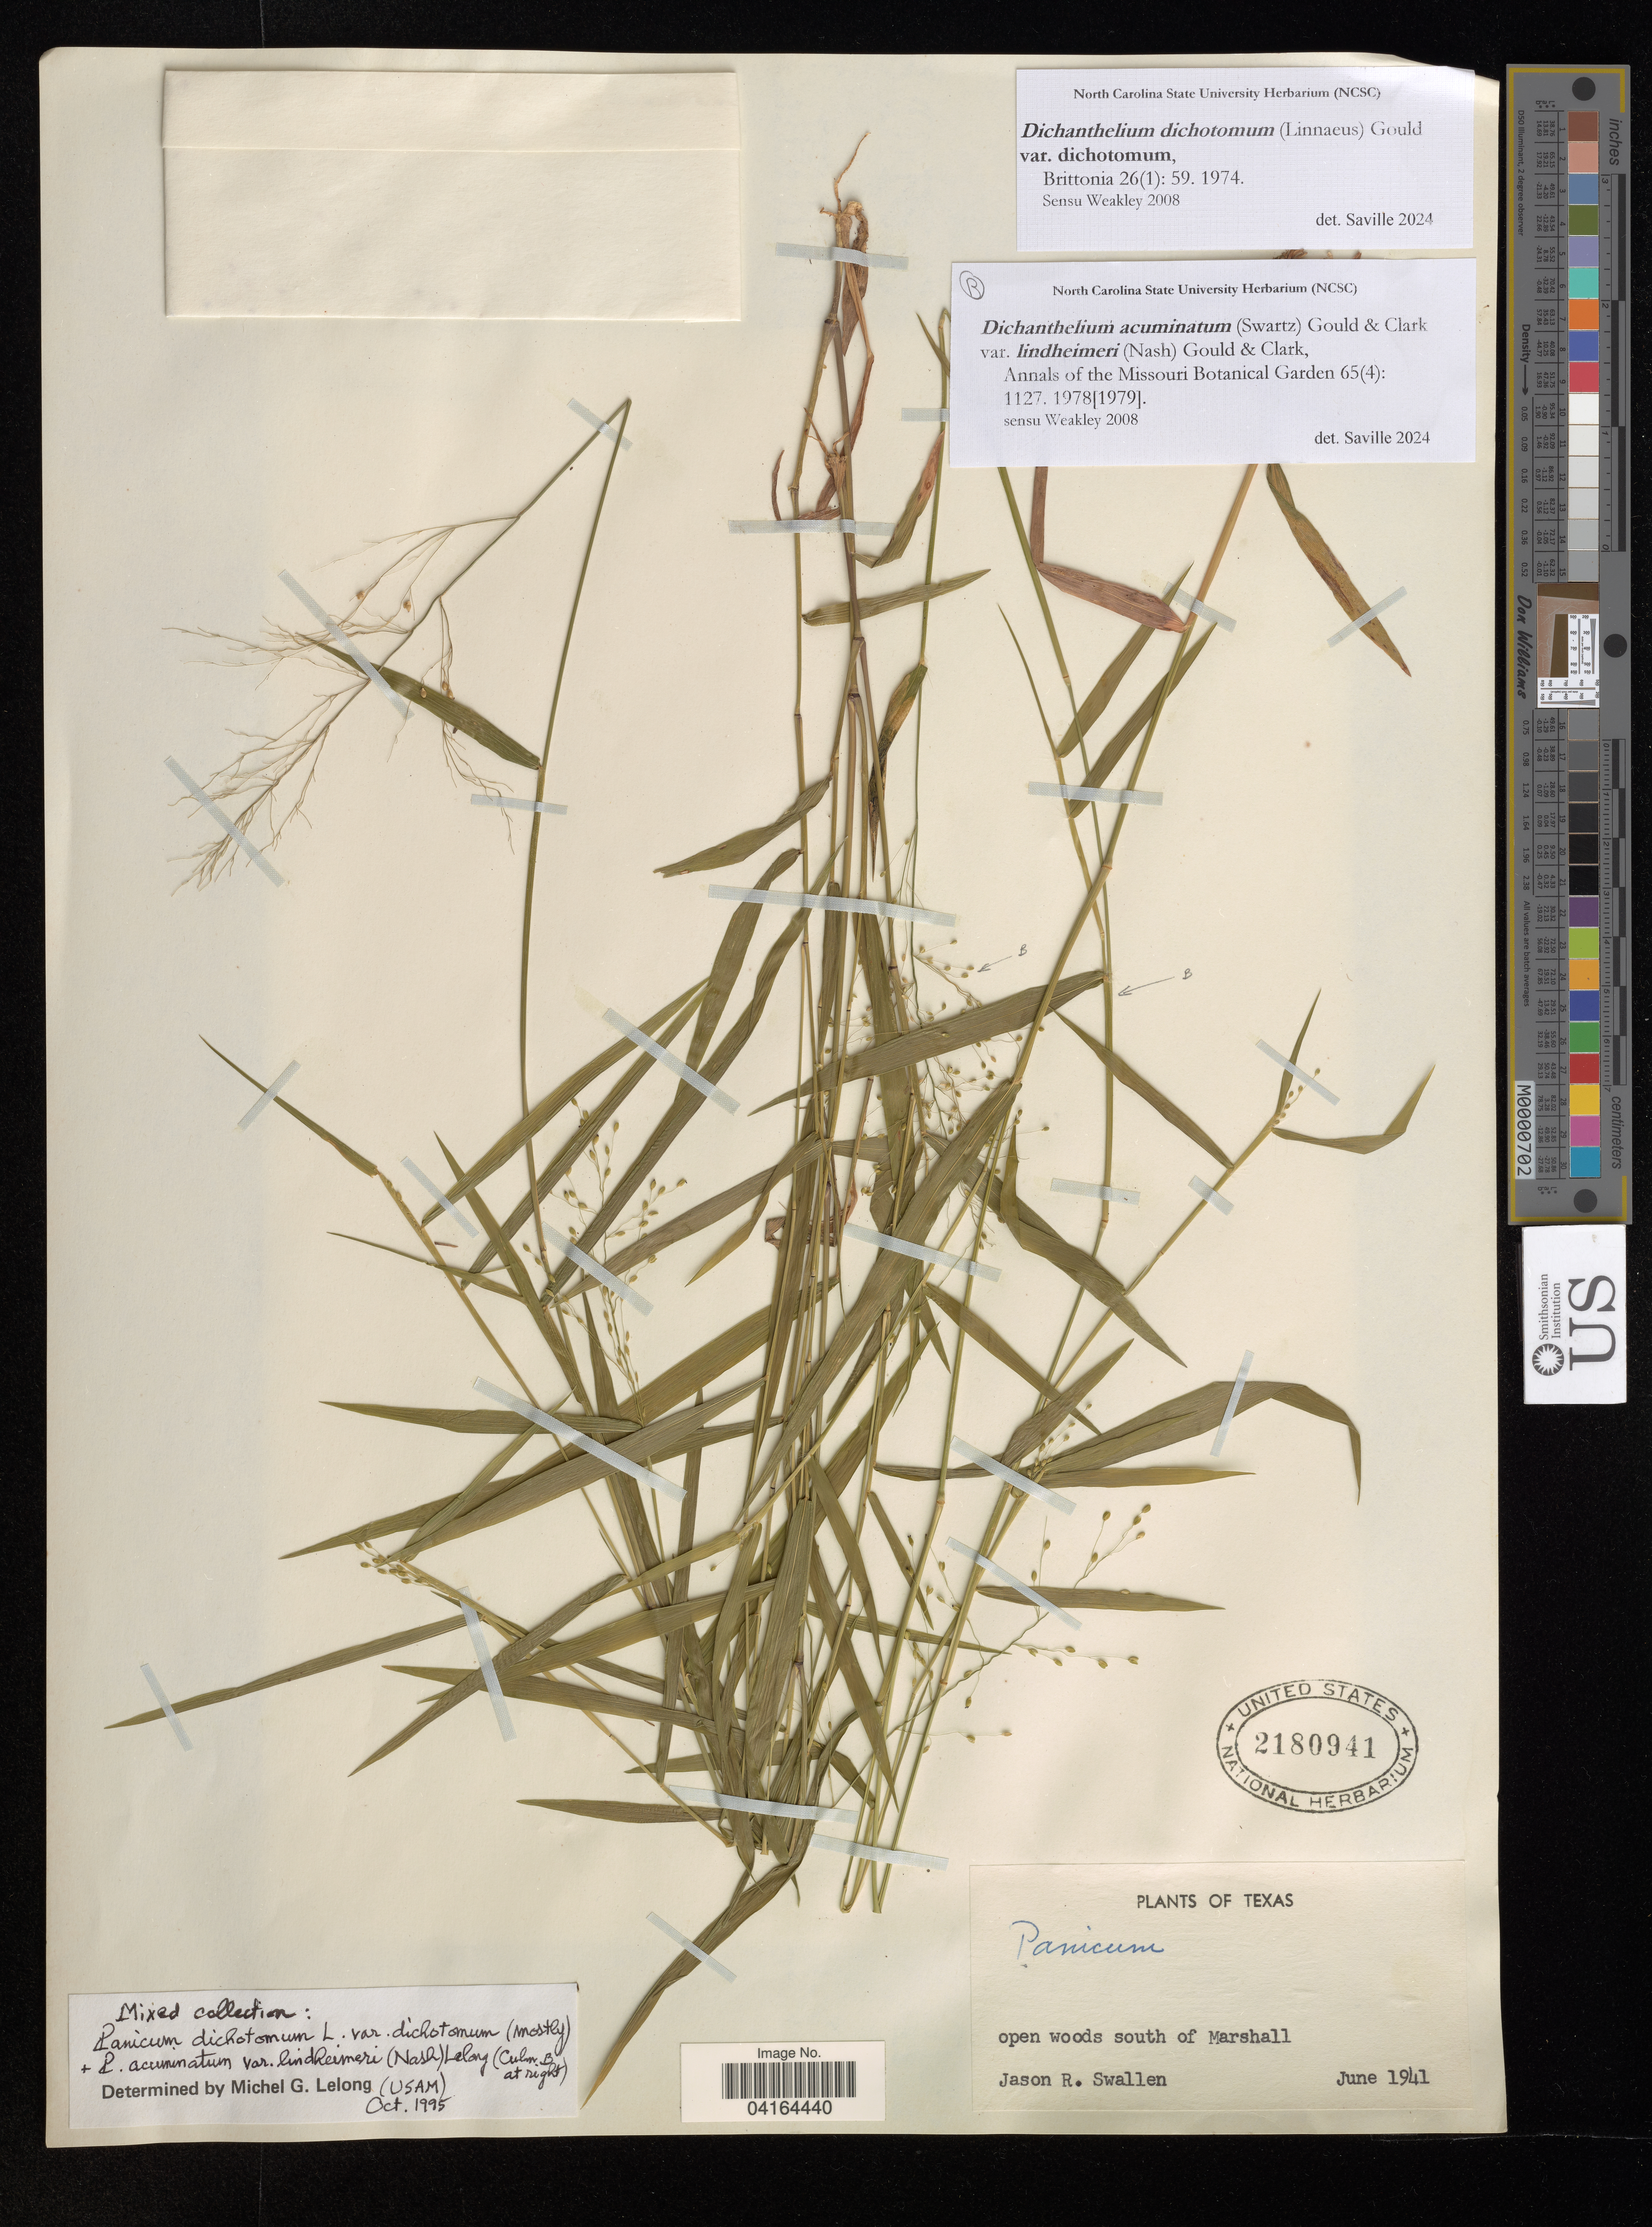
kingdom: Plantae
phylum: Tracheophyta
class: Liliopsida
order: Poales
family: Poaceae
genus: Dichanthelium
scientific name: Dichanthelium dichotomum var. dichotomum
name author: (L.) Gould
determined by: Saville, A. C., (NCSC), North Carolina State University (UNITED STATES)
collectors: J. R. Swallen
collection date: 1941-06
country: United States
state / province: Texas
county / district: Harrison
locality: Open woods south of Marshall.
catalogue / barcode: US 2180941